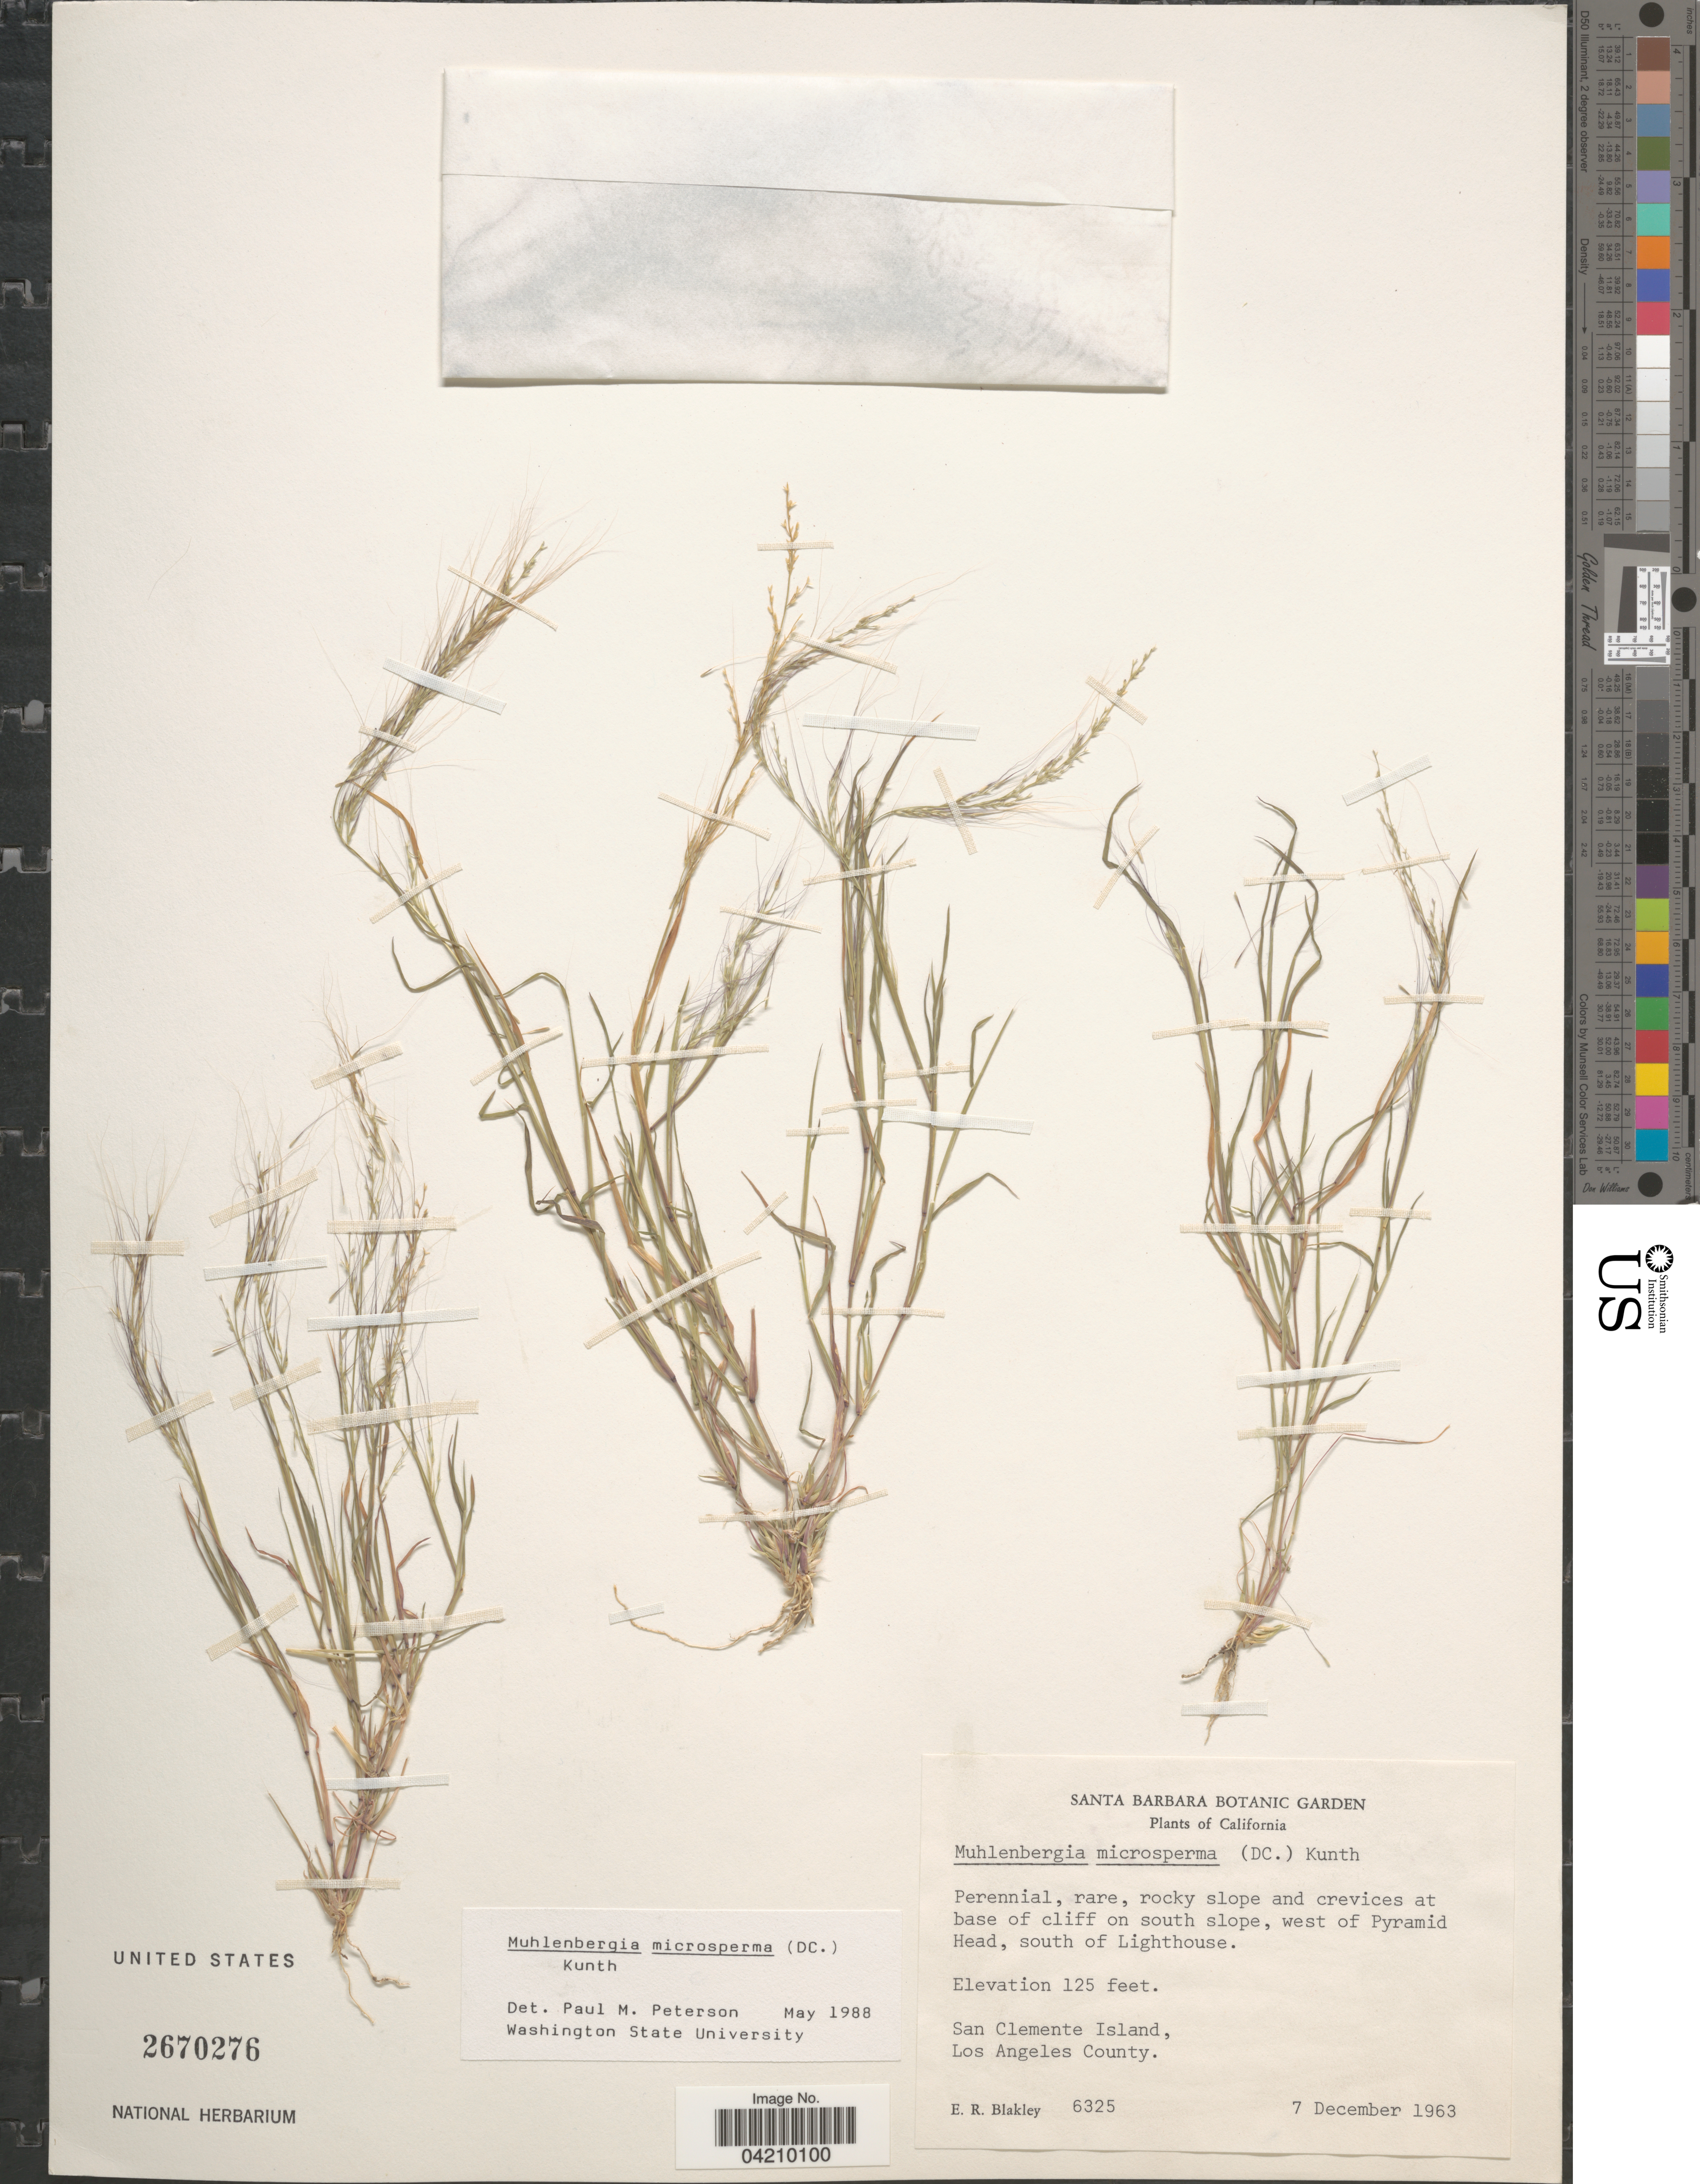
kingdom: Plantae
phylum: Tracheophyta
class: Liliopsida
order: Poales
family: Poaceae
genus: Muhlenbergia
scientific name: Muhlenbergia microsperma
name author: (DC.) Kunth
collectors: E. R. Blakley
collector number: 6325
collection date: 1963-12-07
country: United States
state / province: California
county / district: Los Angeles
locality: At base of cliff on south slope, west of Pyramid Head, south of Lighthouse. San Clemente Island, Los Angeles County.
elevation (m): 38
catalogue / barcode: US 2670276